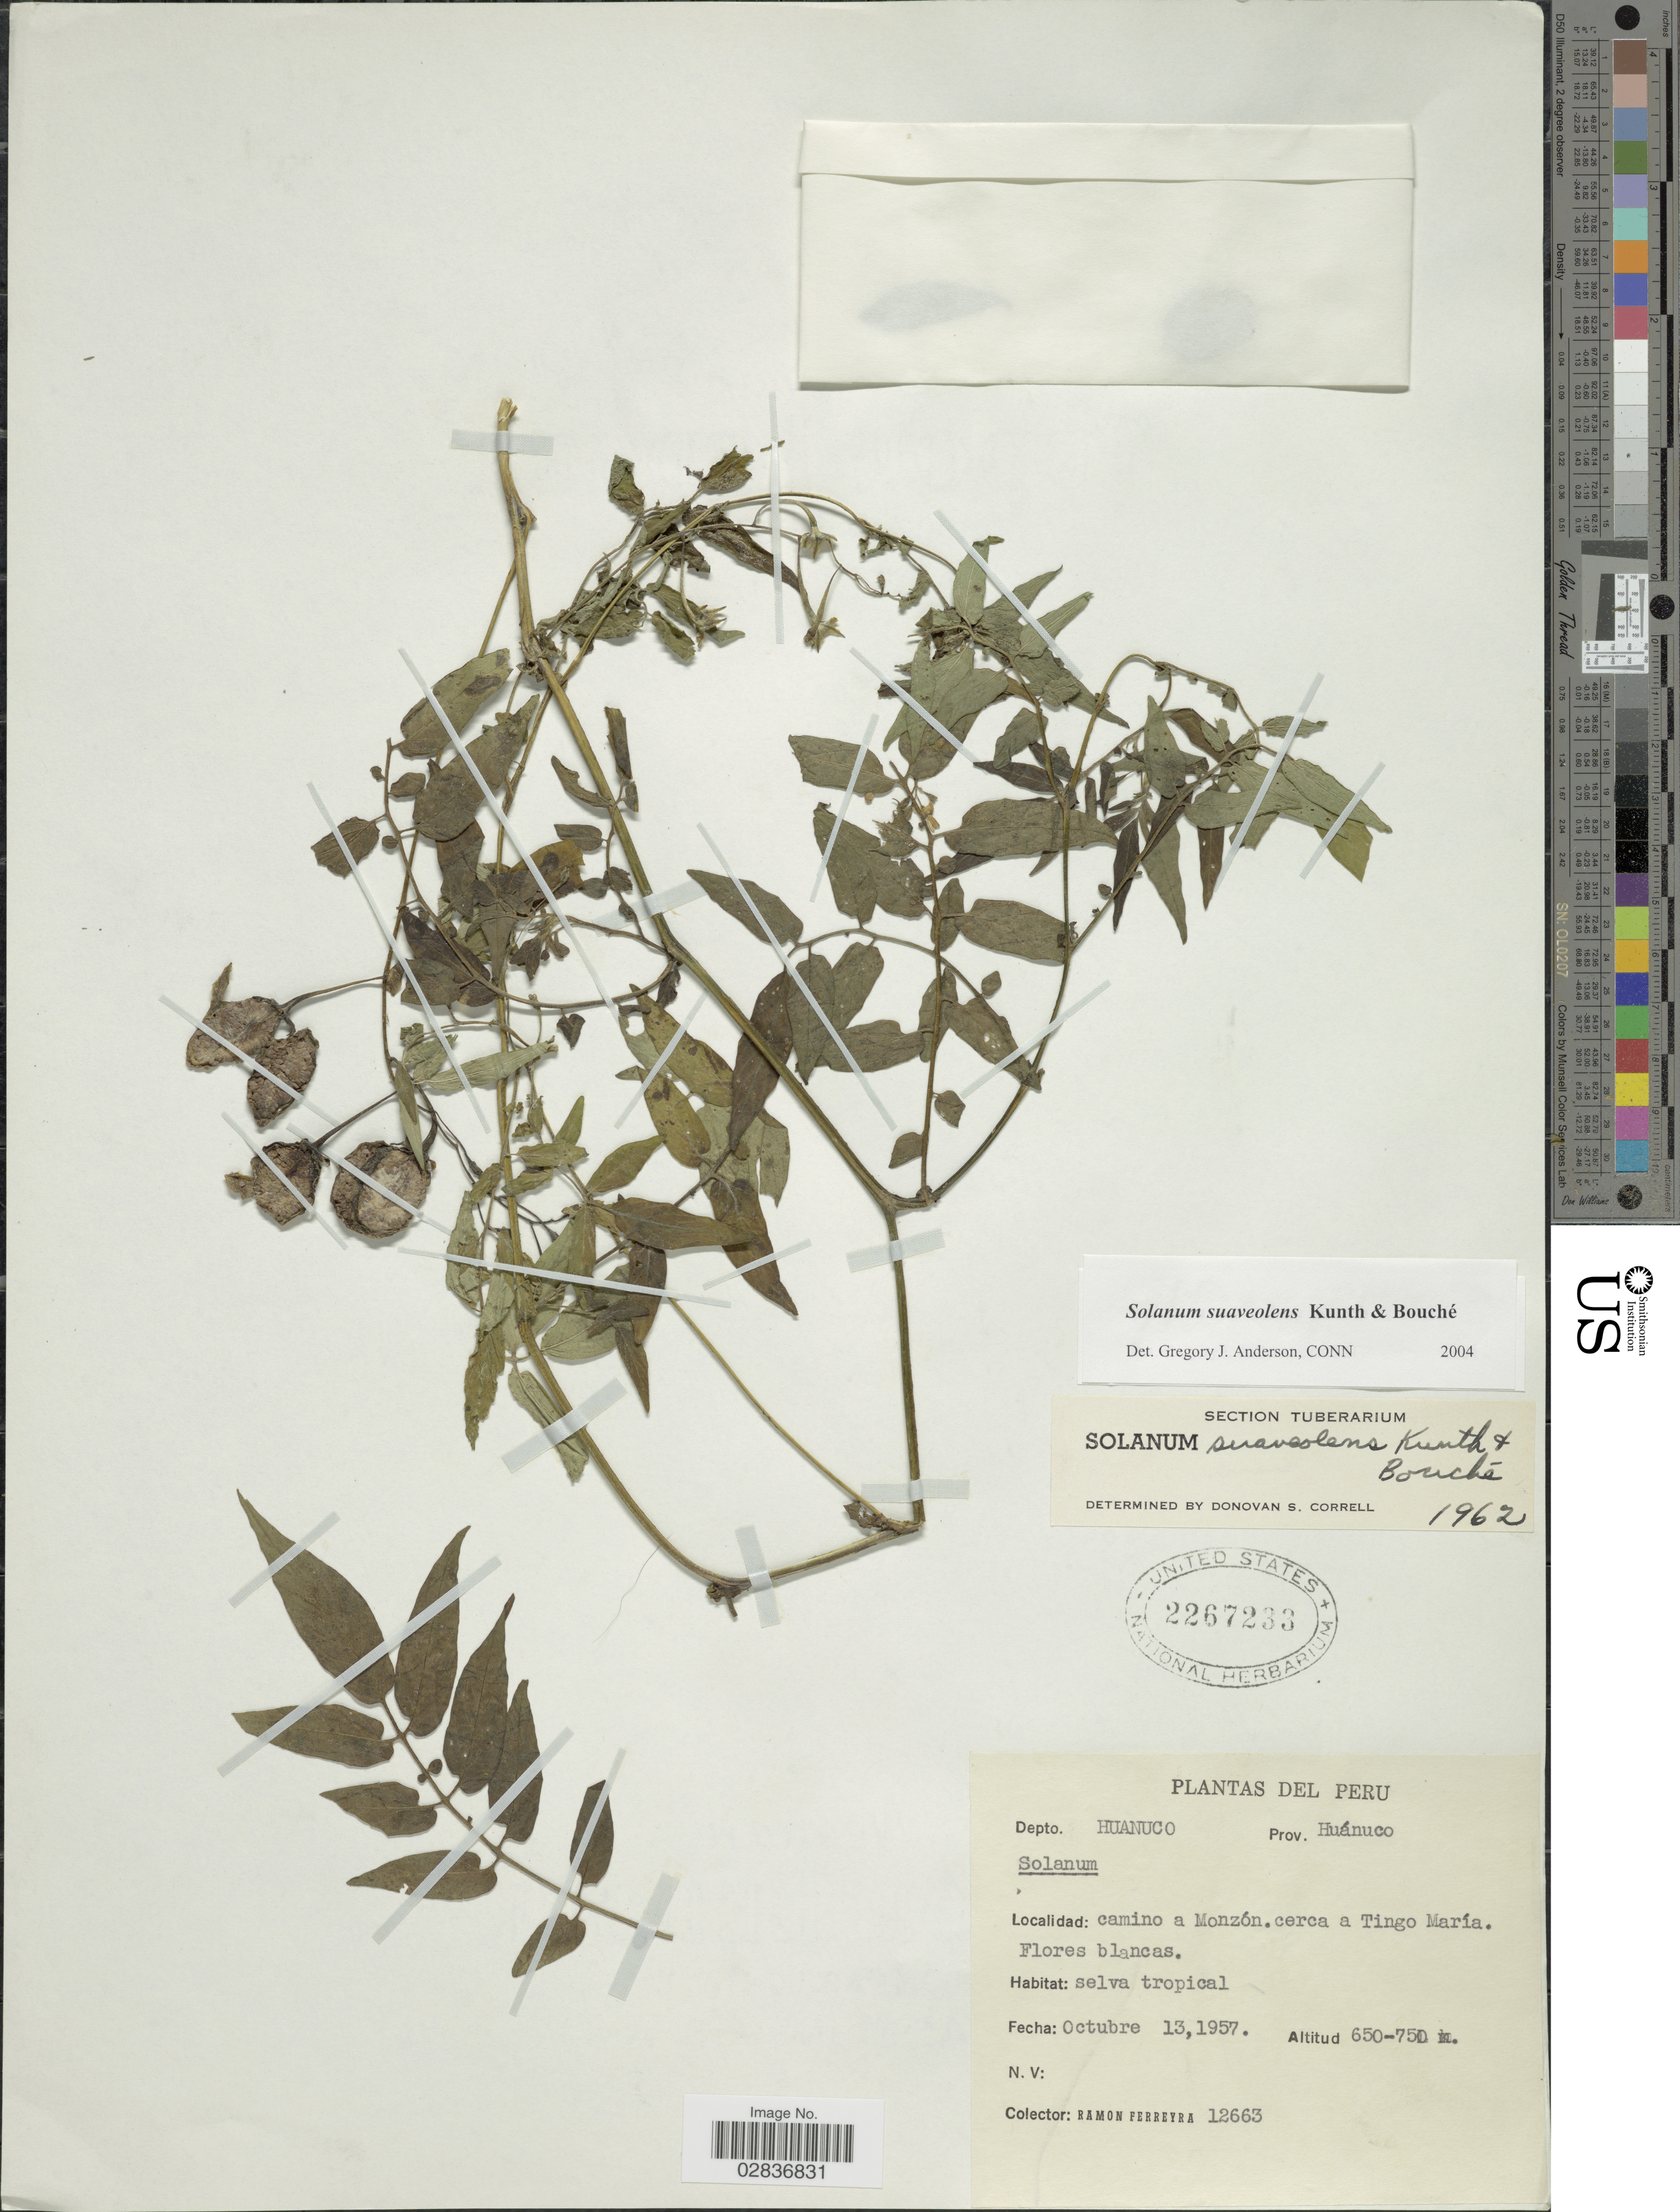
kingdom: Plantae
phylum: Tracheophyta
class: Magnoliopsida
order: Solanales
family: Solanaceae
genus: Solanum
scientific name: Solanum suaveolens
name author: Kunth & C.D. Bouché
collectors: R. A. Ferreyra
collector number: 12663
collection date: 1957-10-13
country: Peru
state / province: Huánuco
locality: Depto. Huanuco. Prov. Huánuco. Camino a Monzón. cerca a Tingo María.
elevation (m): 650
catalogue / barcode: US 2267233